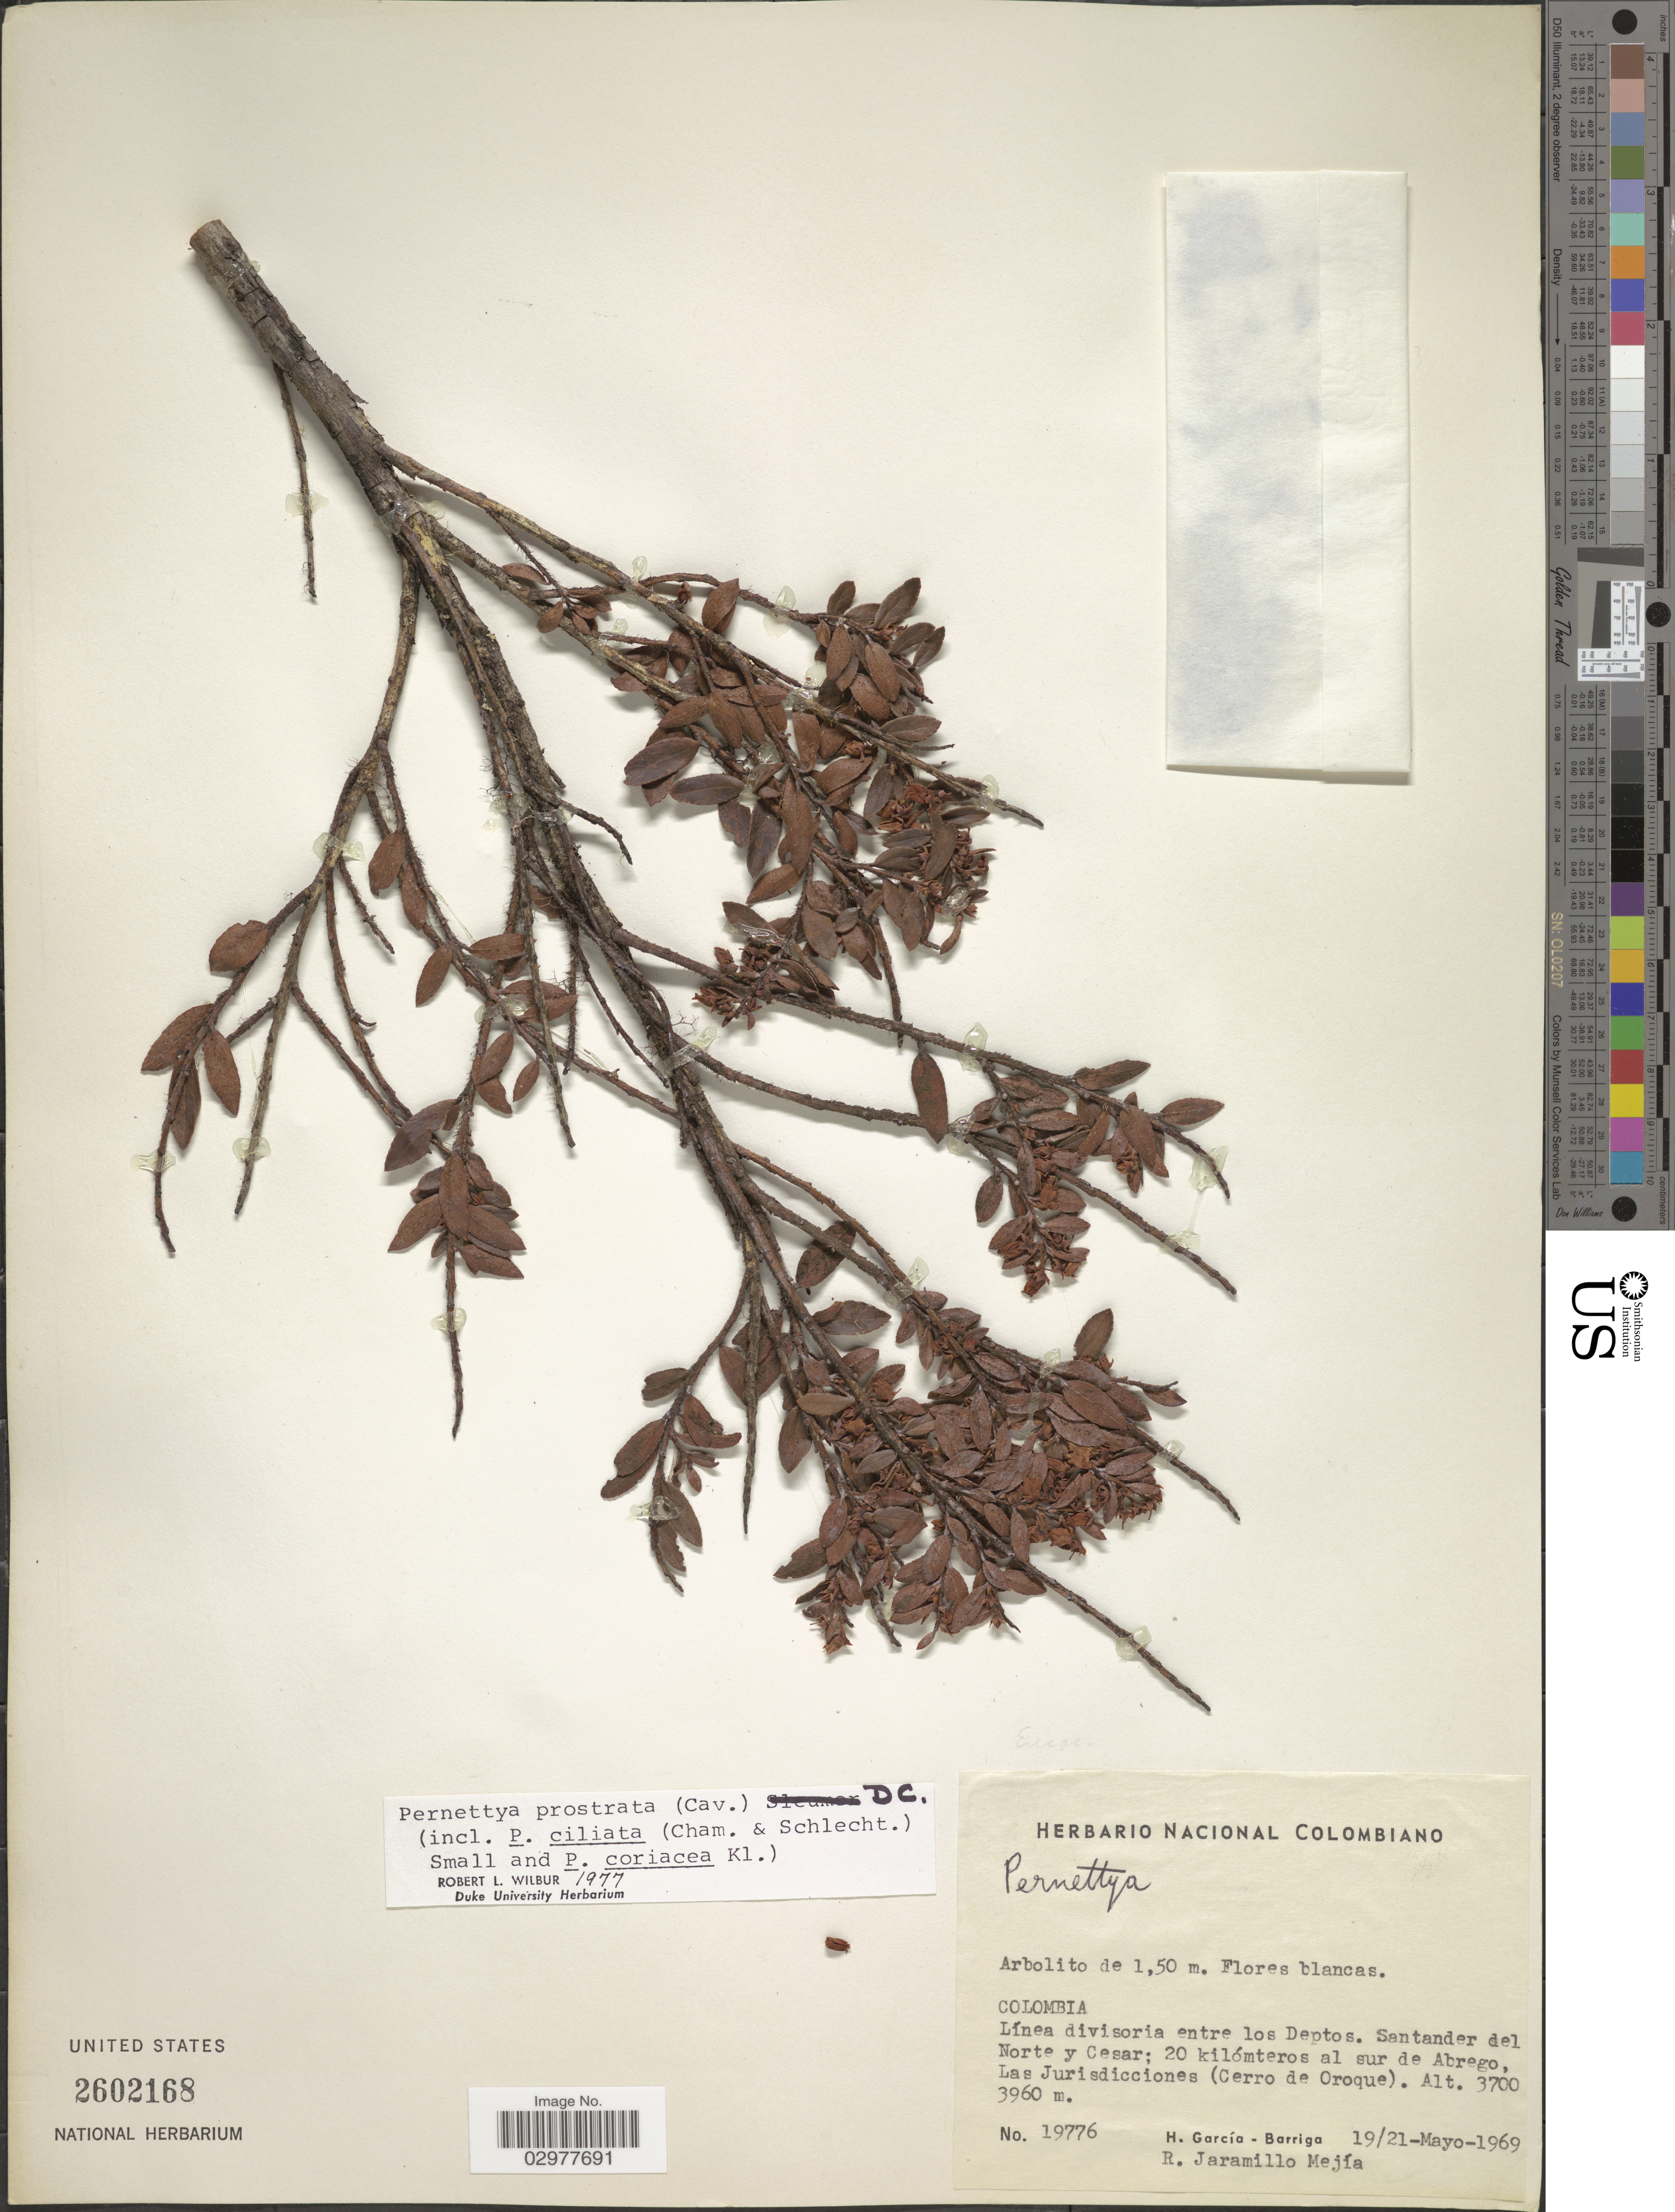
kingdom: Plantae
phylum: Tracheophyta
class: Magnoliopsida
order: Ericales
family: Ericaceae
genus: Pernettya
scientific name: Pernettya prostrata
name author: (Cav.) DC.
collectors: H. García Barriga & R. Jaramillo M.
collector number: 19776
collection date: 1969-05-19/1969-05-21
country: Colombia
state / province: Norte de Santander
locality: Línea divisoria entre los Deptos. Santander del Norte y Cesar: 20 kilómetros al sur de Abrego, Las Jurisdicciones (Cerro de Oroque).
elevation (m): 3700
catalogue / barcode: US 2602168